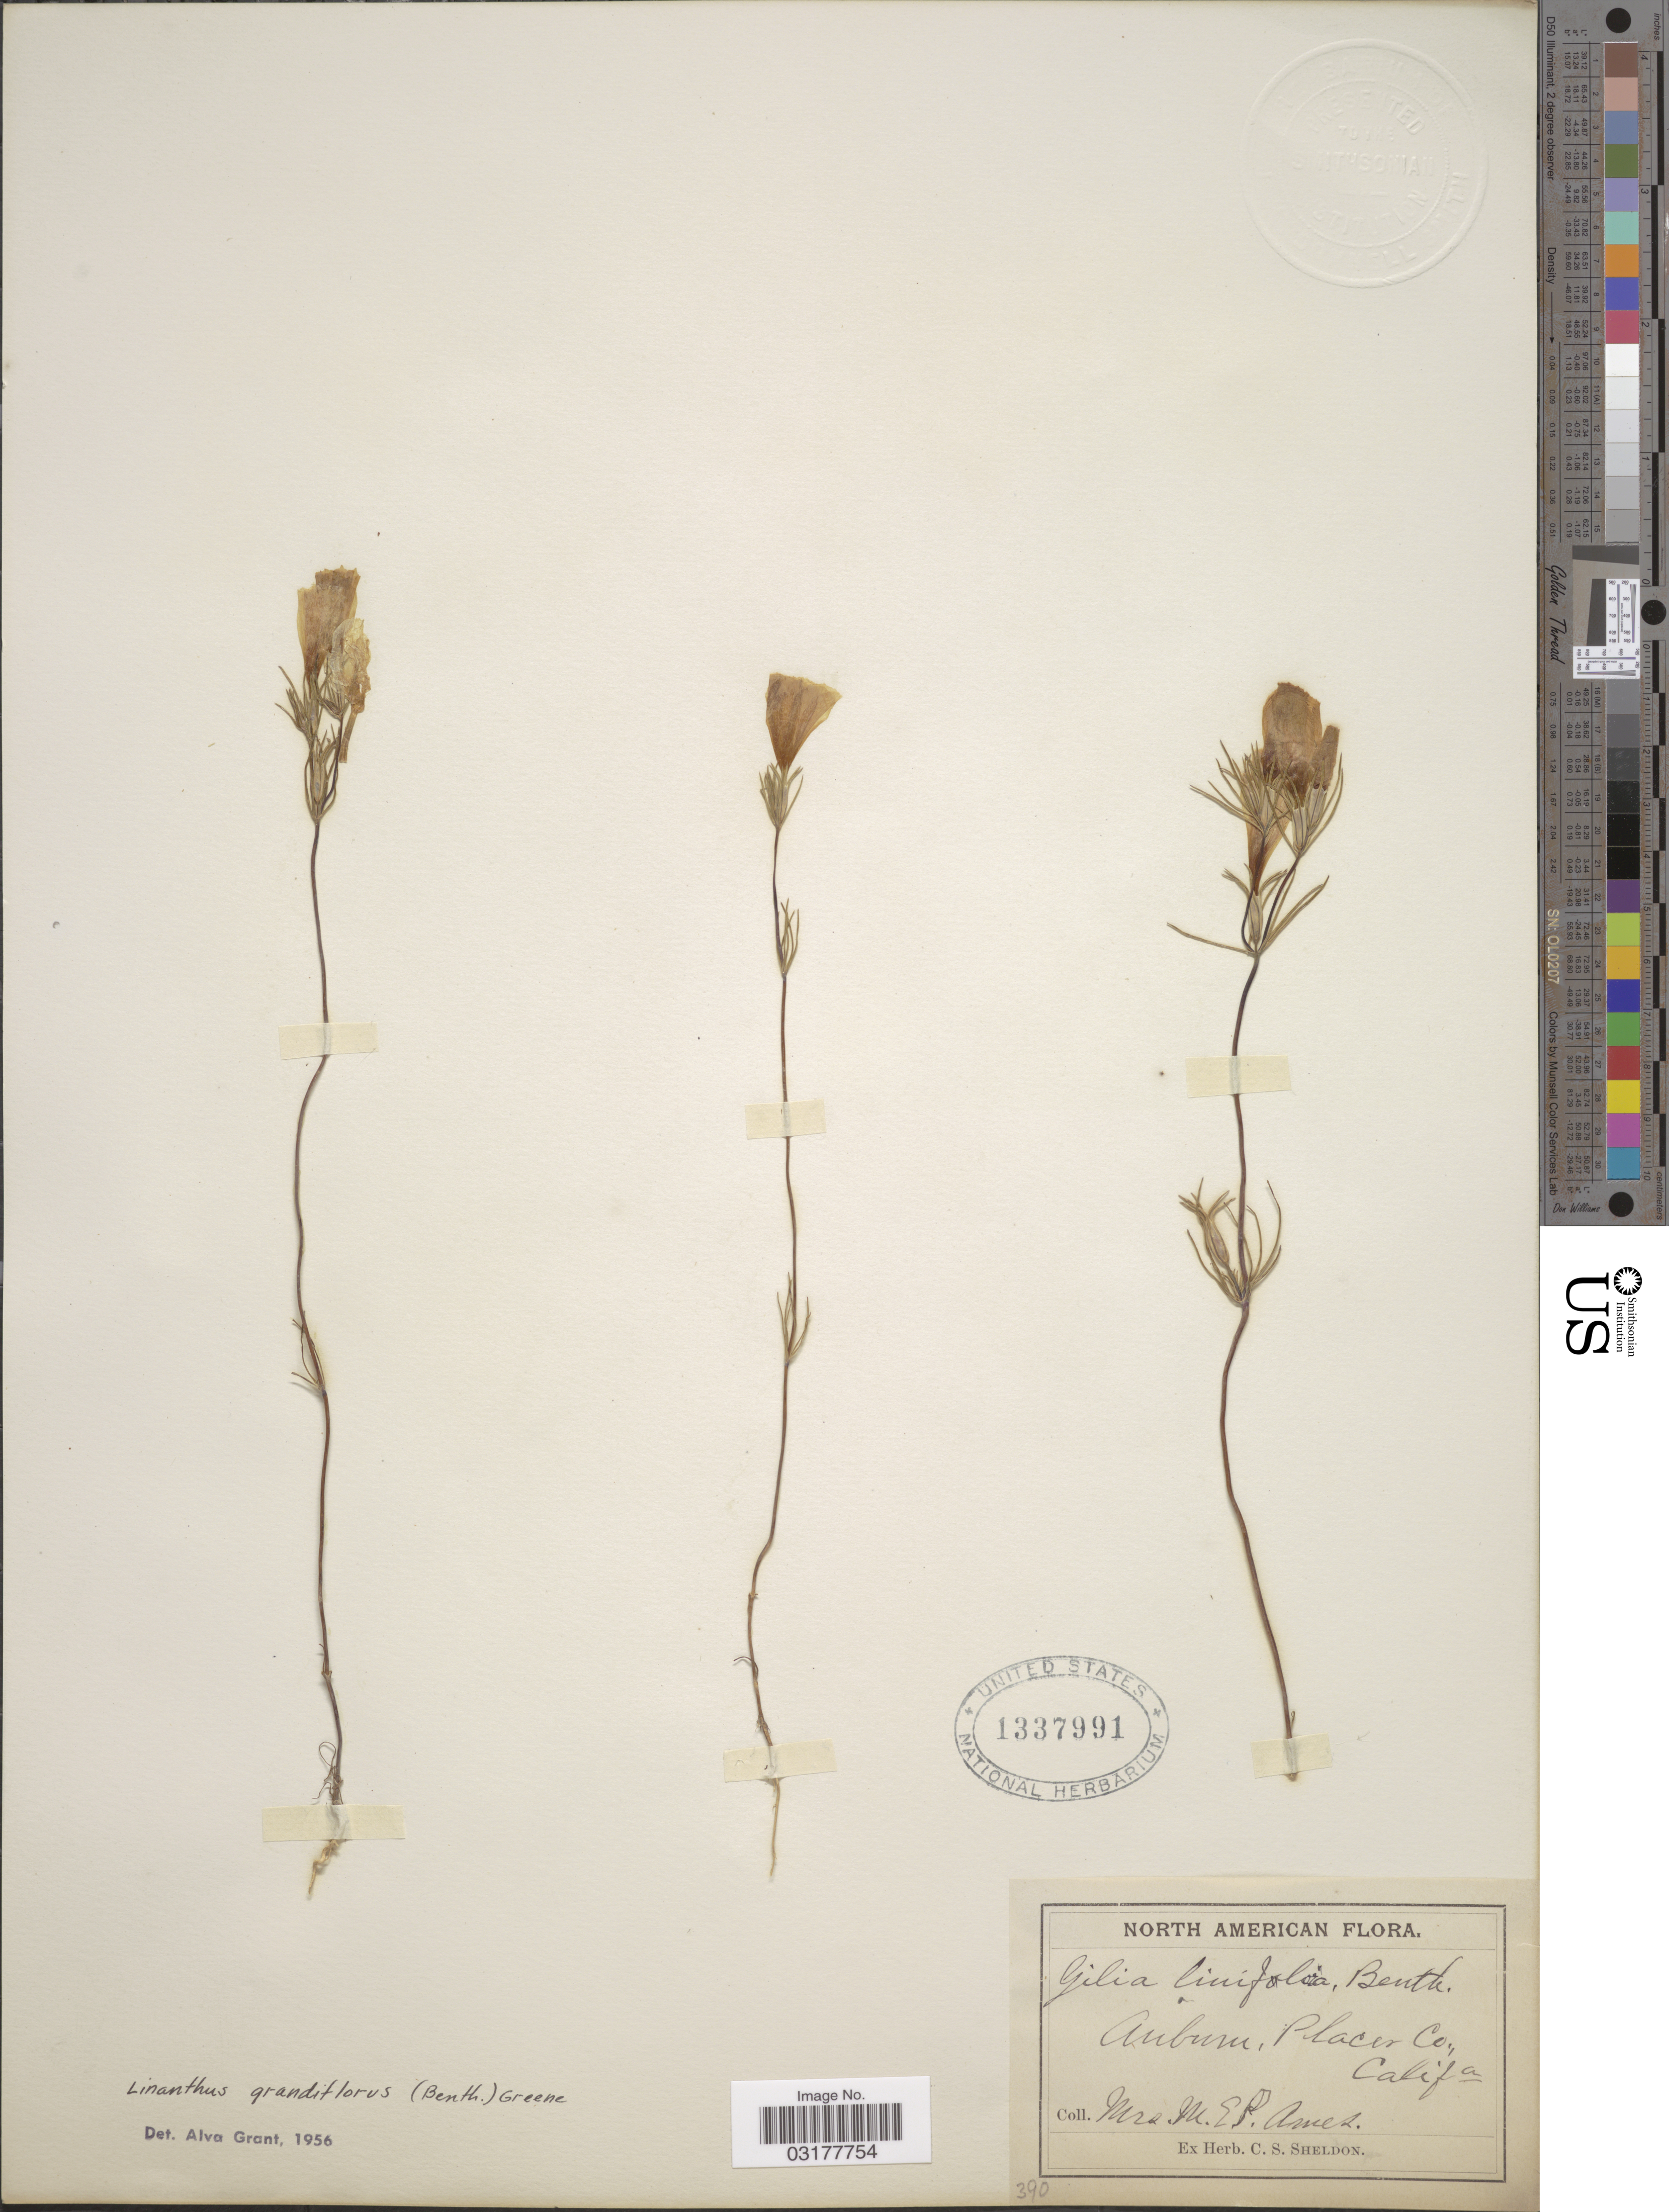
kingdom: Plantae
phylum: Tracheophyta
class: Magnoliopsida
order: Ericales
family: Polemoniaceae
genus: Leptosiphon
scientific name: Leptosiphon grandiflorus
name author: Benth.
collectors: M. E. P. Ames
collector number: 390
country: United States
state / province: California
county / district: Placer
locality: Auburn, Placer Co.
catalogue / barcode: US 1337991